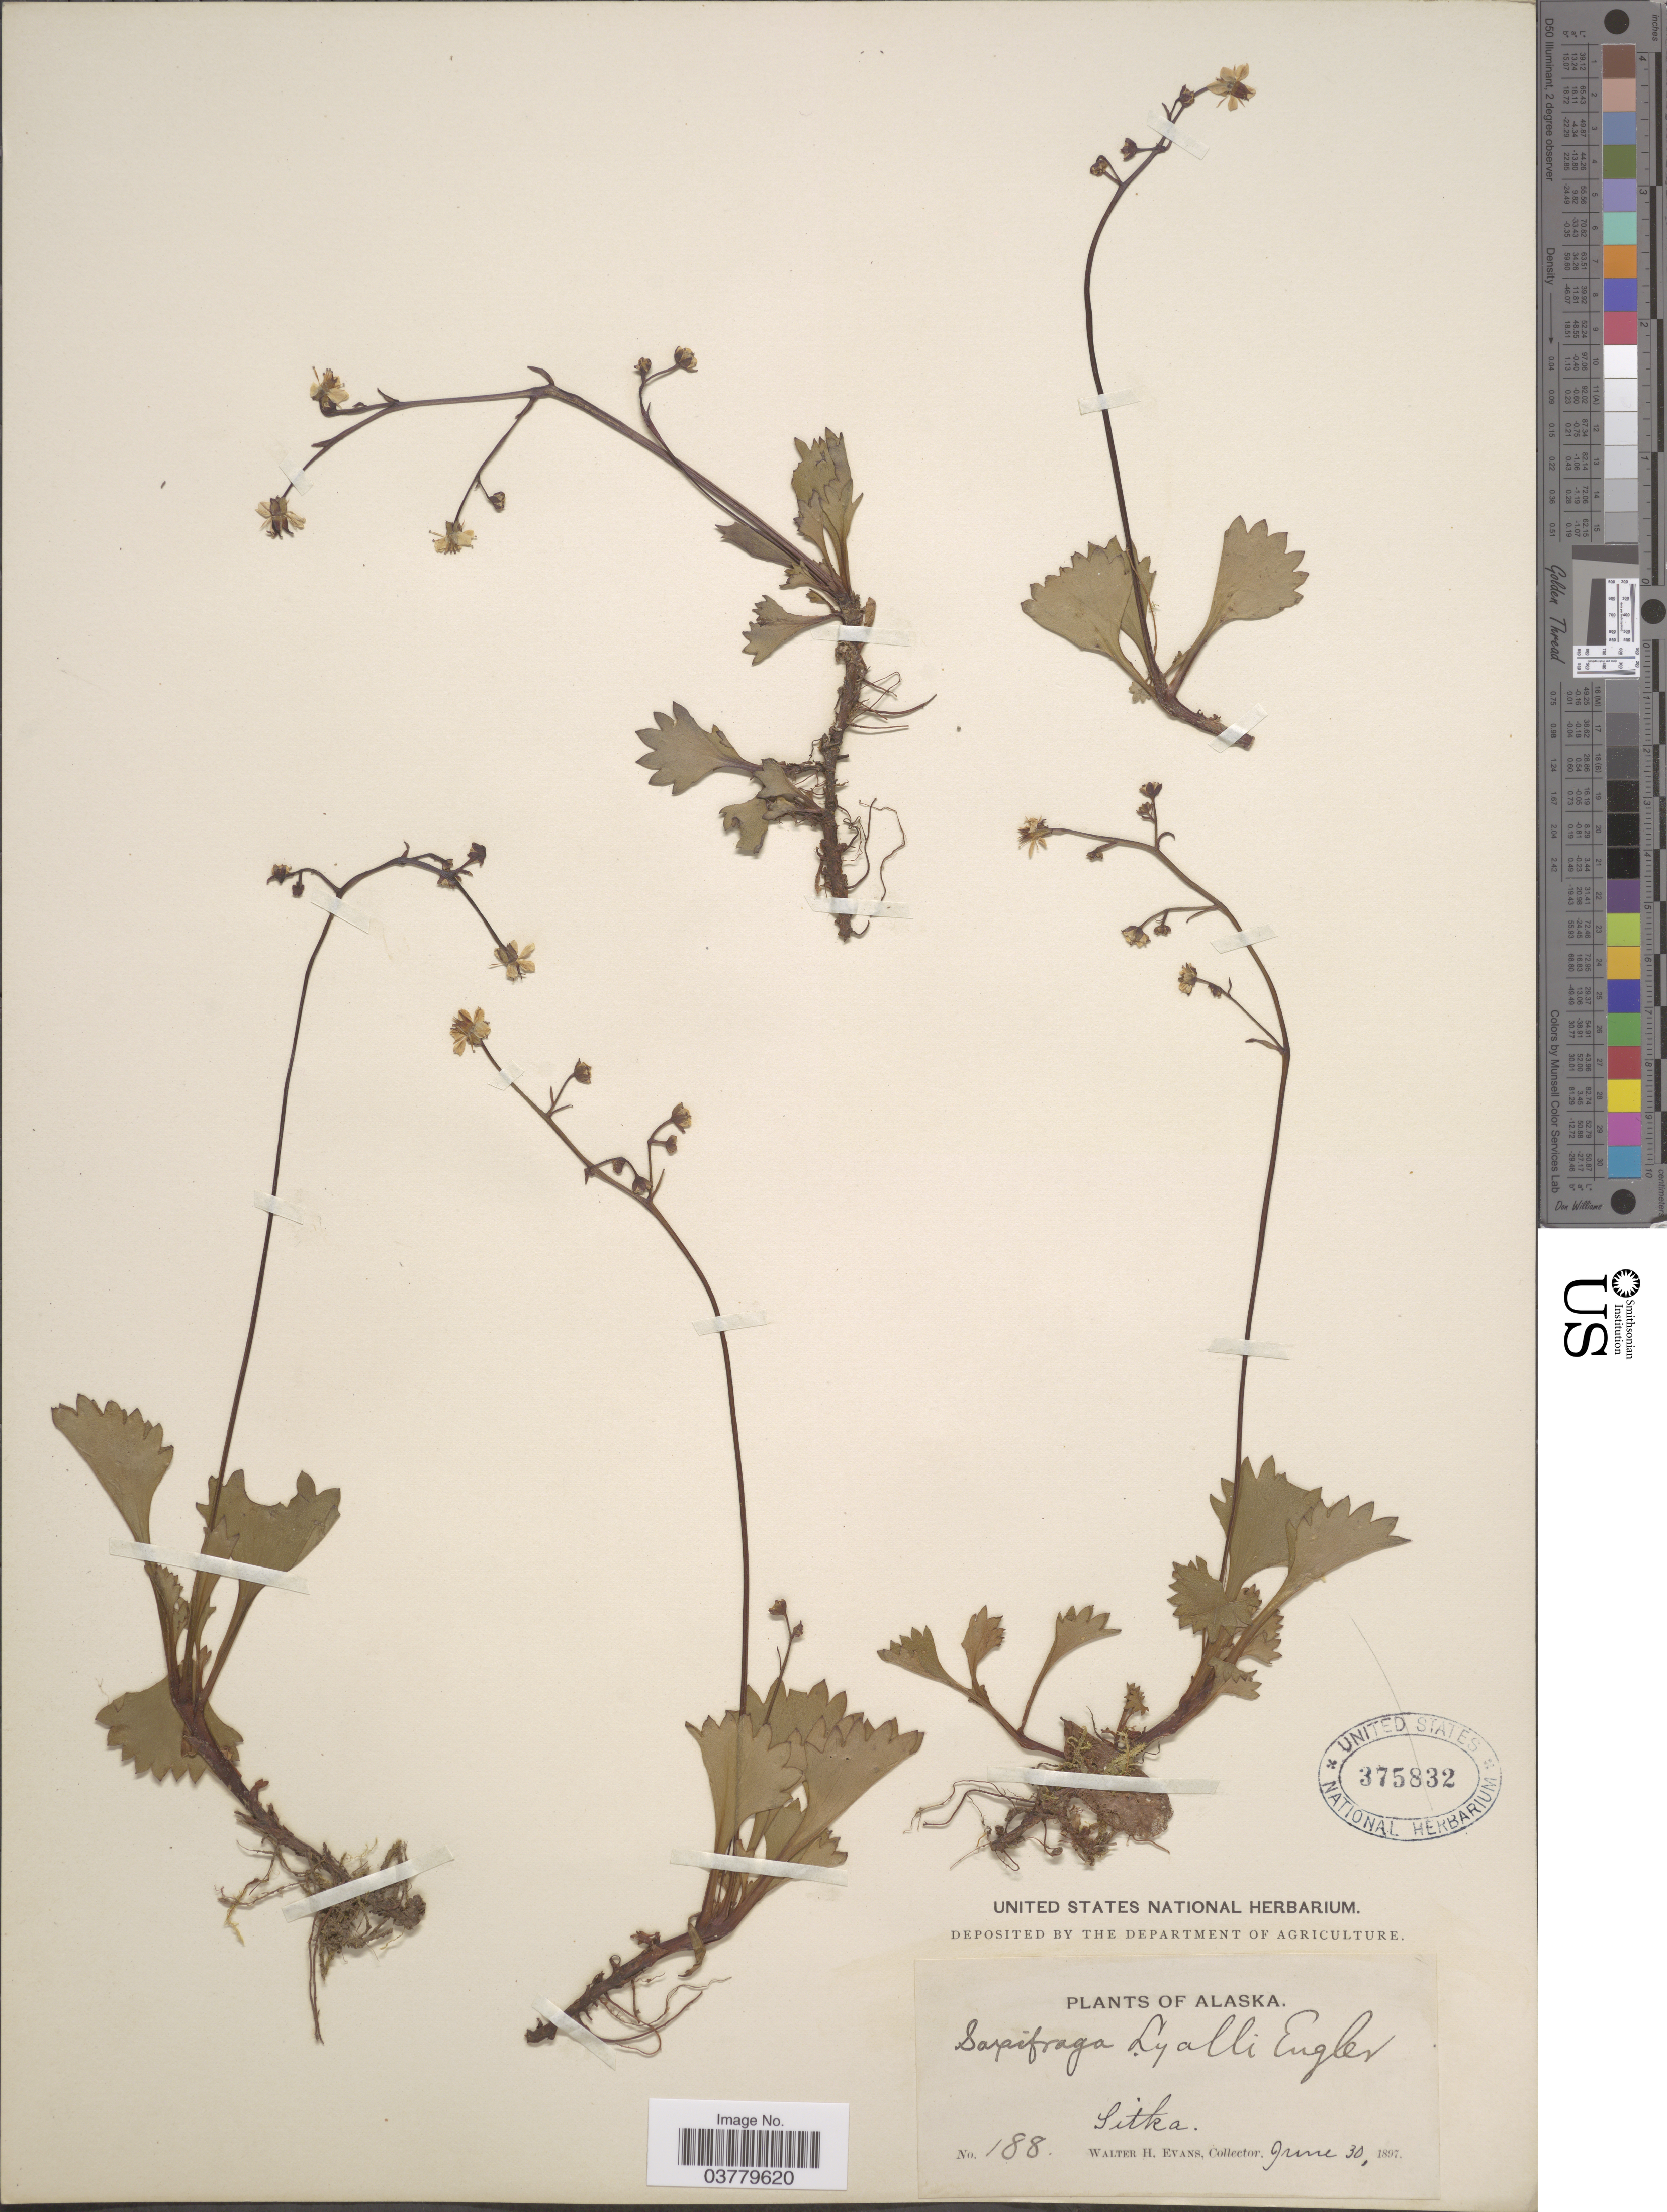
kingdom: Plantae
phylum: Tracheophyta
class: Magnoliopsida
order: Saxifragales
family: Saxifragaceae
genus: Micranthes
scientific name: Micranthes lyalii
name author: (Engl.) Small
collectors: W. H. Evans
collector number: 188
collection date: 1897-06-30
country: United States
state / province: Alaska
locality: Sitka.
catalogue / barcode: US 375832